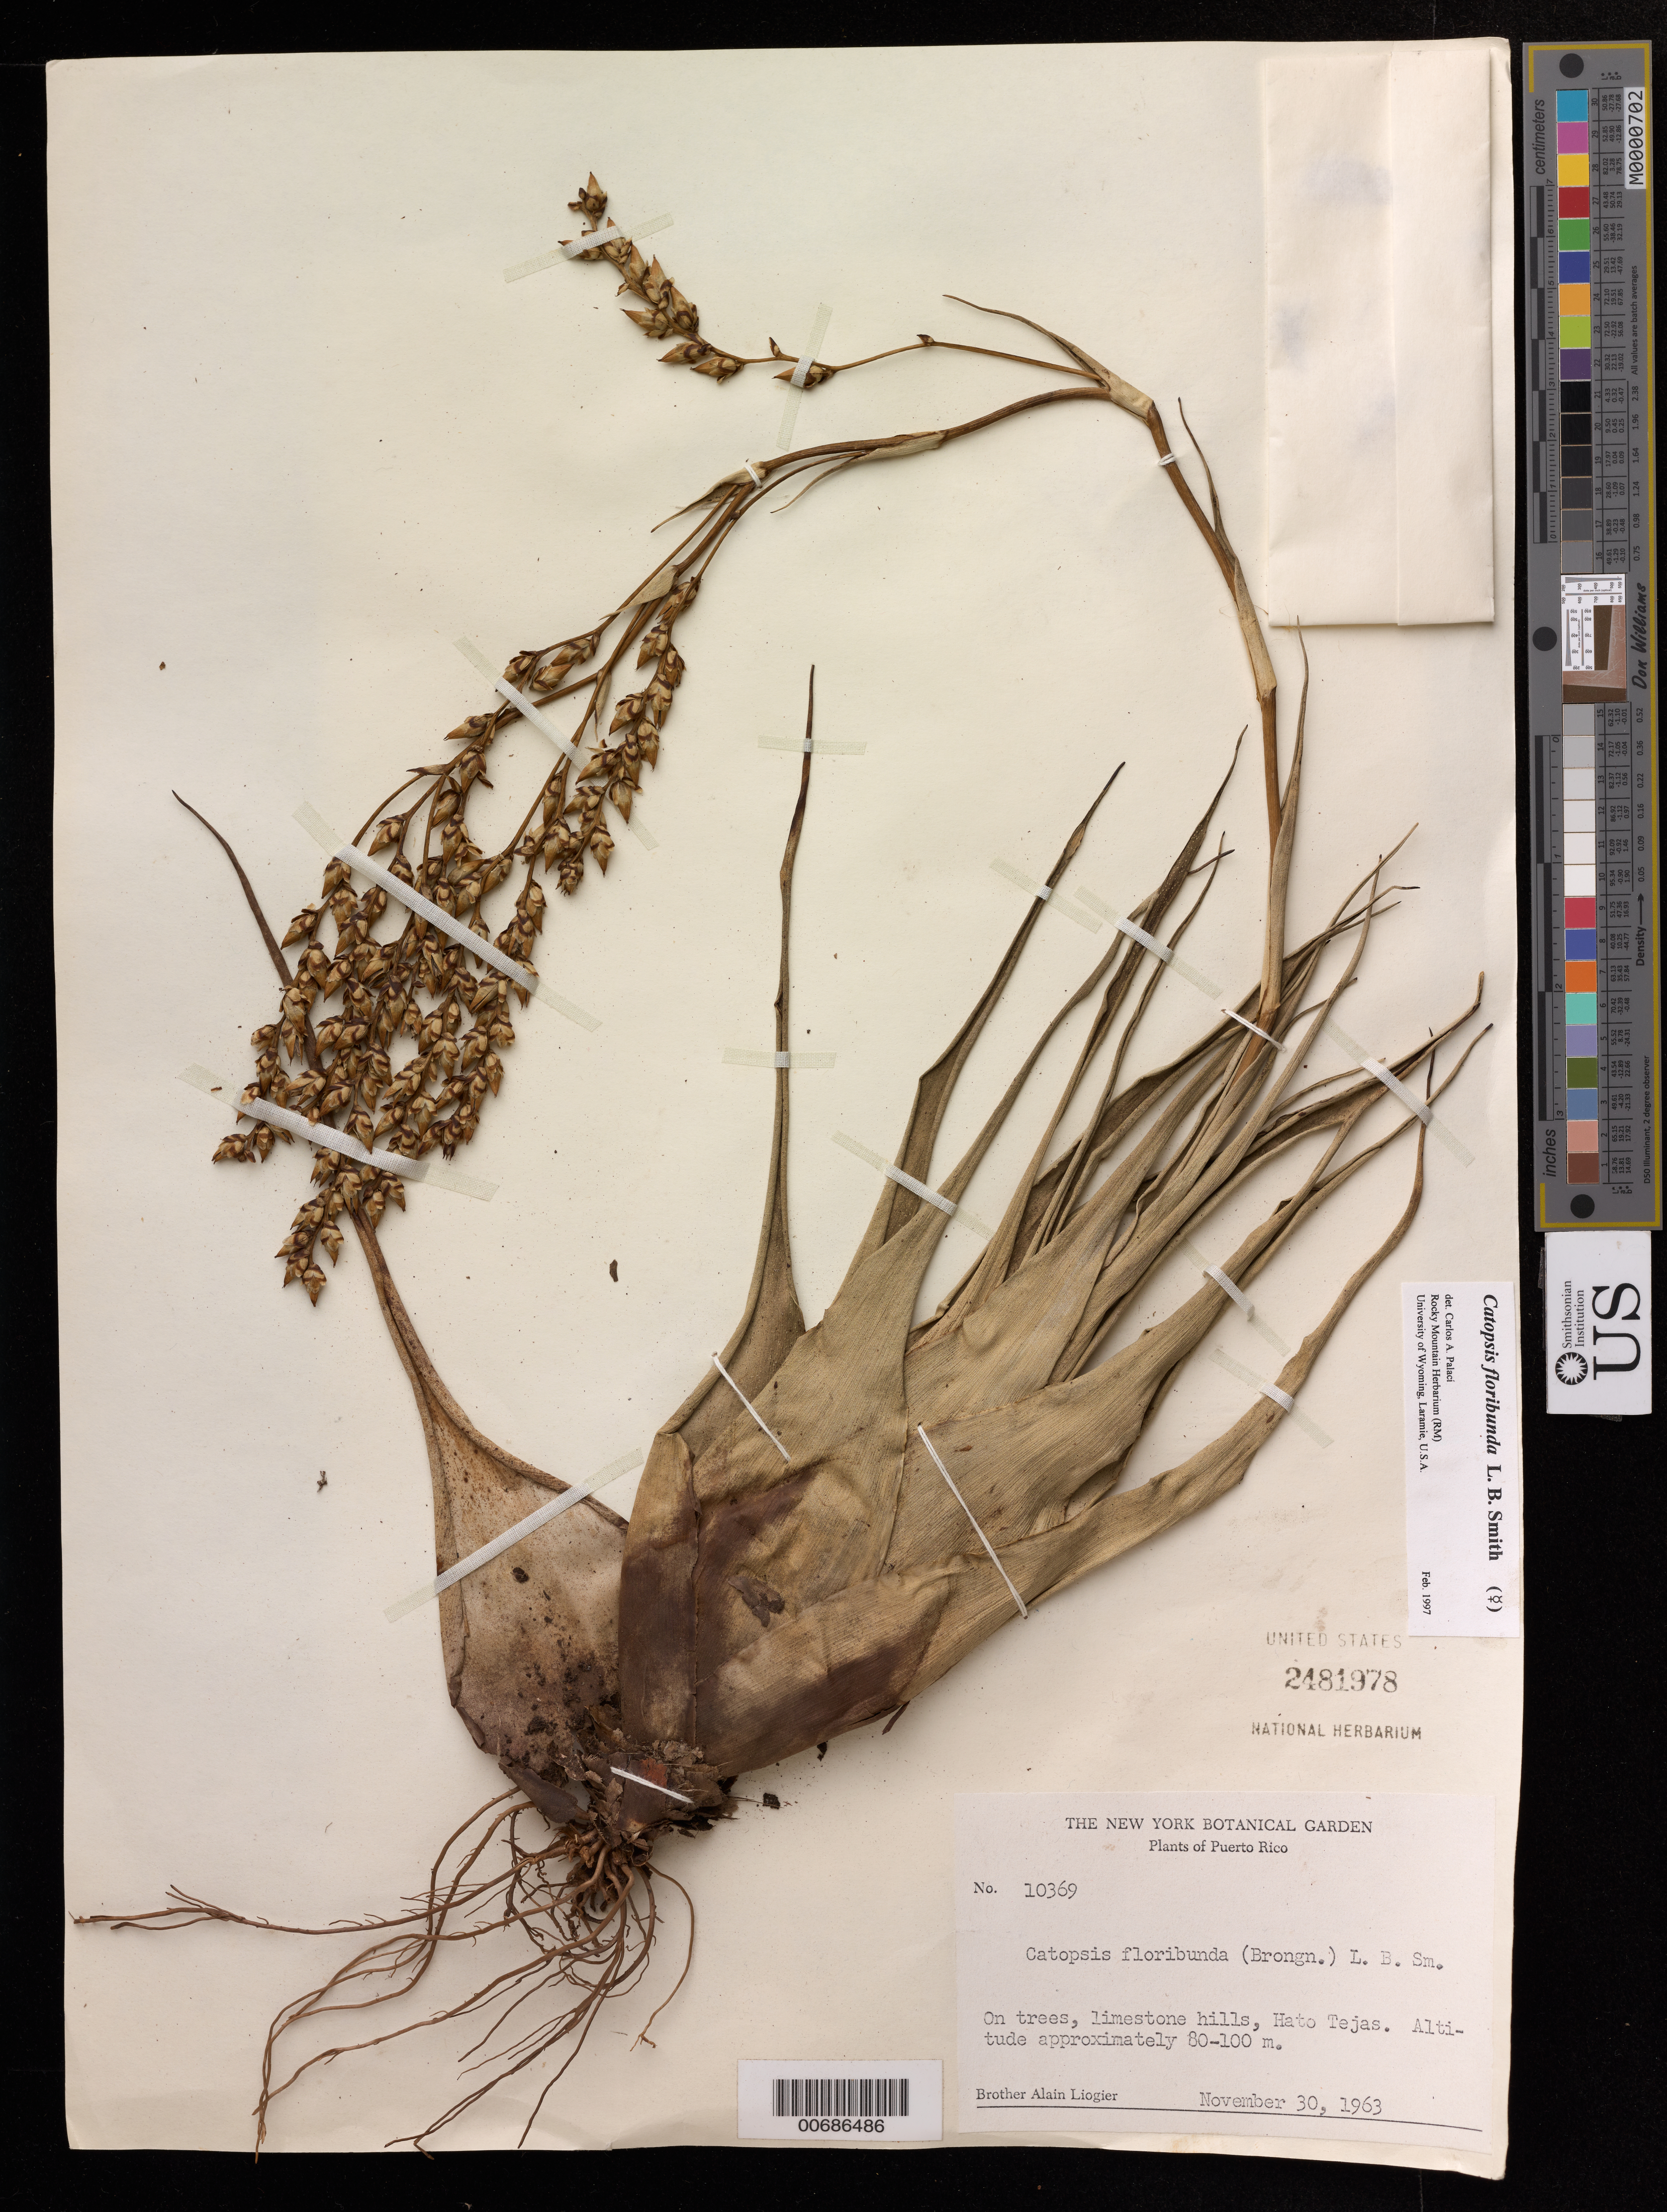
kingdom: Plantae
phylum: Tracheophyta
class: Liliopsida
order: Poales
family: Bromeliaceae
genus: Catopsis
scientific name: Catopsis floribunda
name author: L.B. Sm.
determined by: Palací, C. A., (RM), University of Wyoming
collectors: A. H. Liogier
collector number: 10369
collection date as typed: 30 Nov 1963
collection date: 1963-11-30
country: Puerto Rico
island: Greater Antilles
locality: Hato Tejas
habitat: On trees, limestone hills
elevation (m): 80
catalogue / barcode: US 2481978